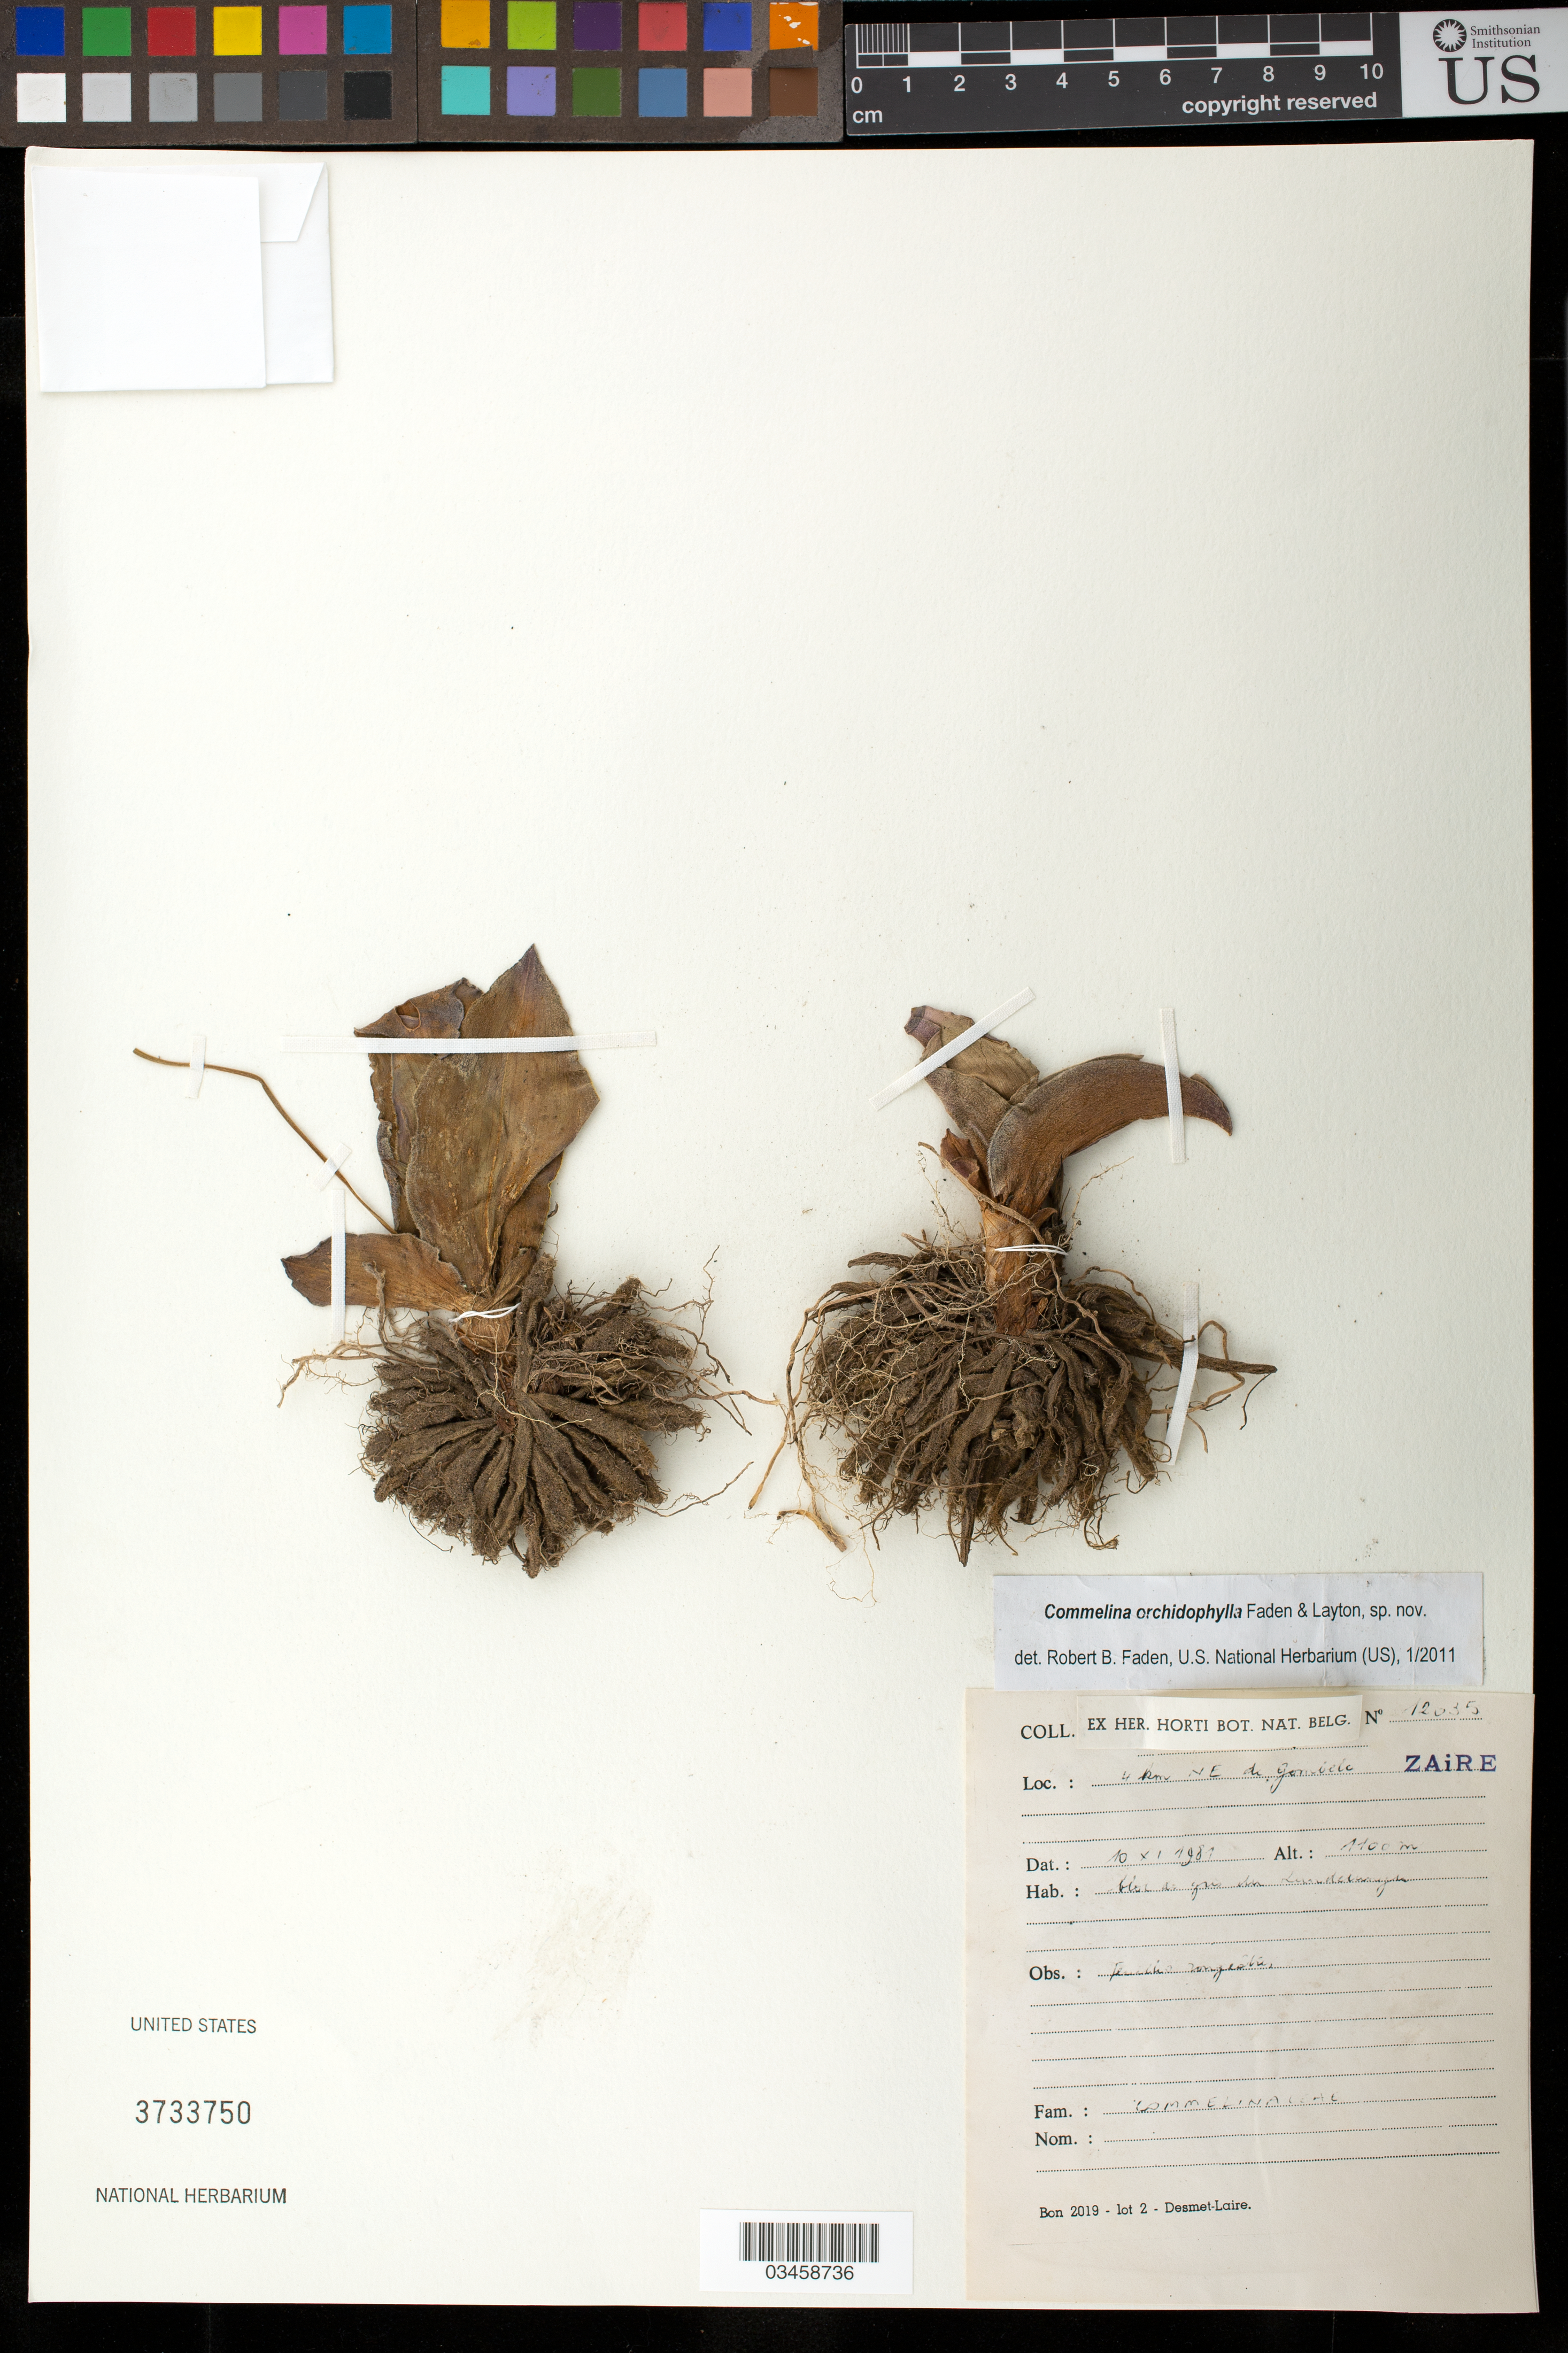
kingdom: Plantae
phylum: Tracheophyta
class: Liliopsida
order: Commelinales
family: Commelinaceae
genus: Commelina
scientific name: Commelina orchidophylla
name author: Faden & Layton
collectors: F. Malaisse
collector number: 12035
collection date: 1981-11-10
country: Congo, Democratic Republic of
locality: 4 km NE de Gombela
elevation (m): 1100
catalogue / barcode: US 3733750